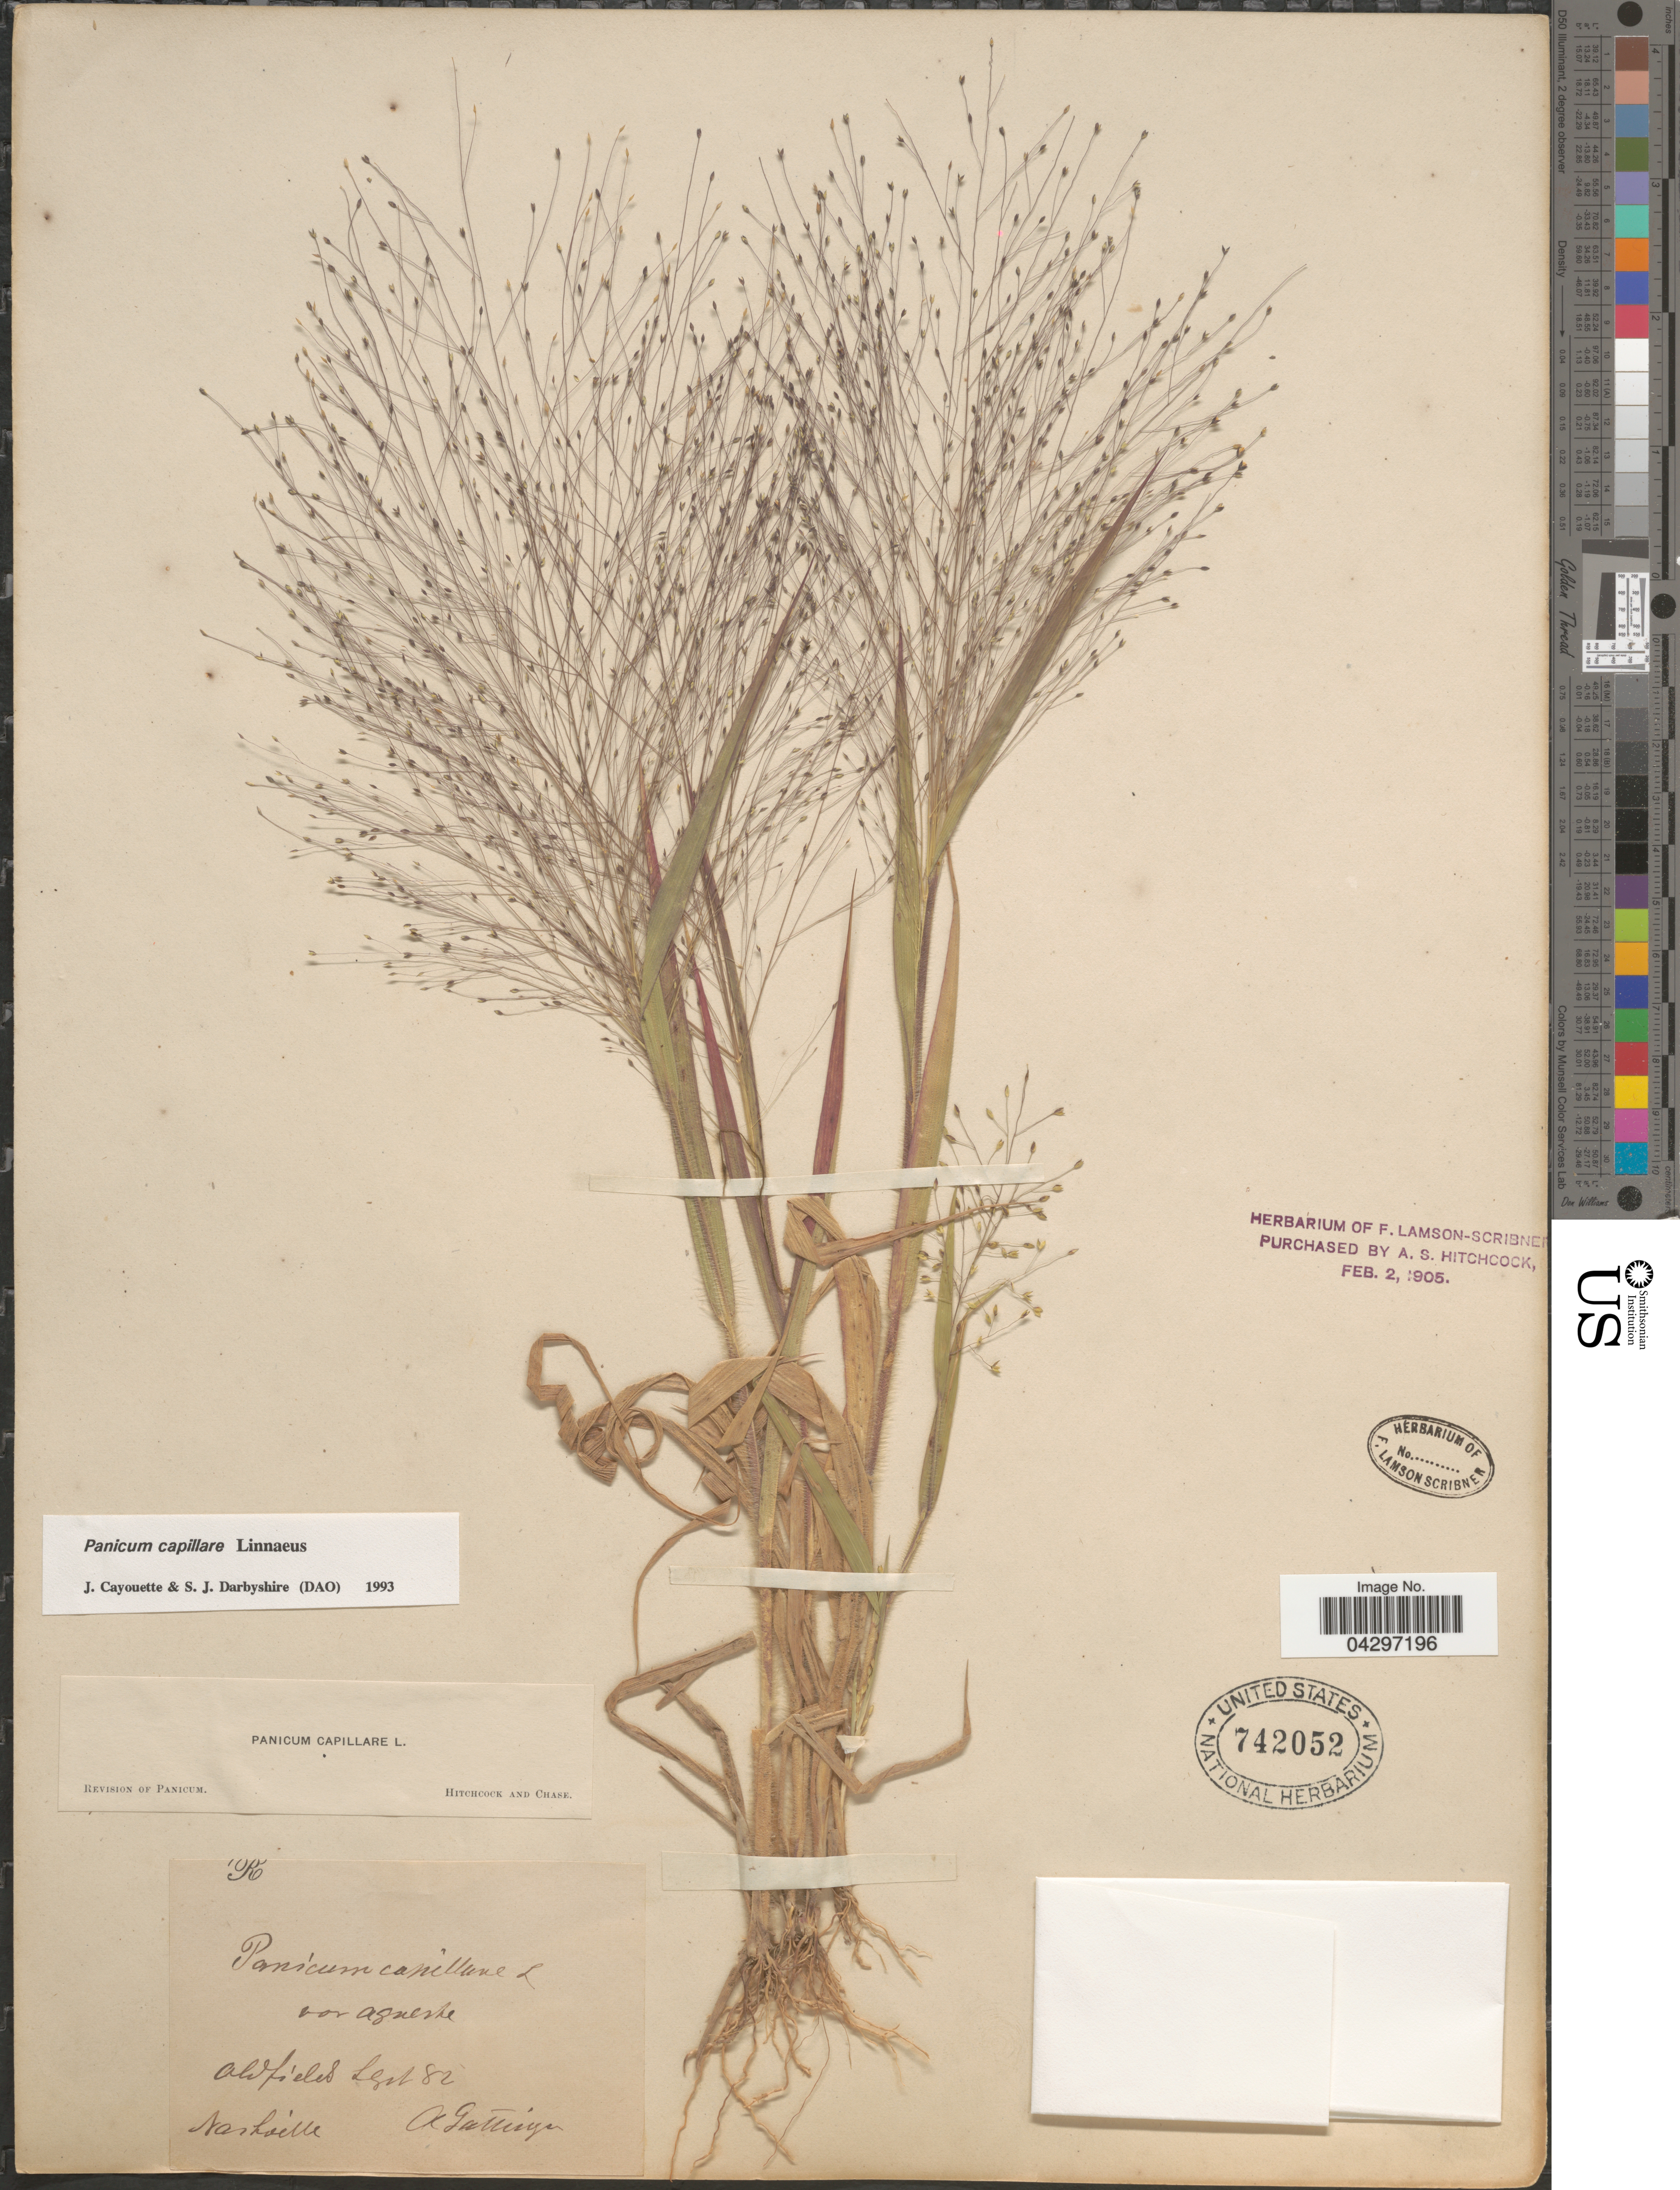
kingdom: Plantae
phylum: Tracheophyta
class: Liliopsida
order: Poales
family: Poaceae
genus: Panicum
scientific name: Panicum capillare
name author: L.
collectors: A. Gattinger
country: United States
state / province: Tennessee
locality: Nashville. Old fields.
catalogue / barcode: US 742052